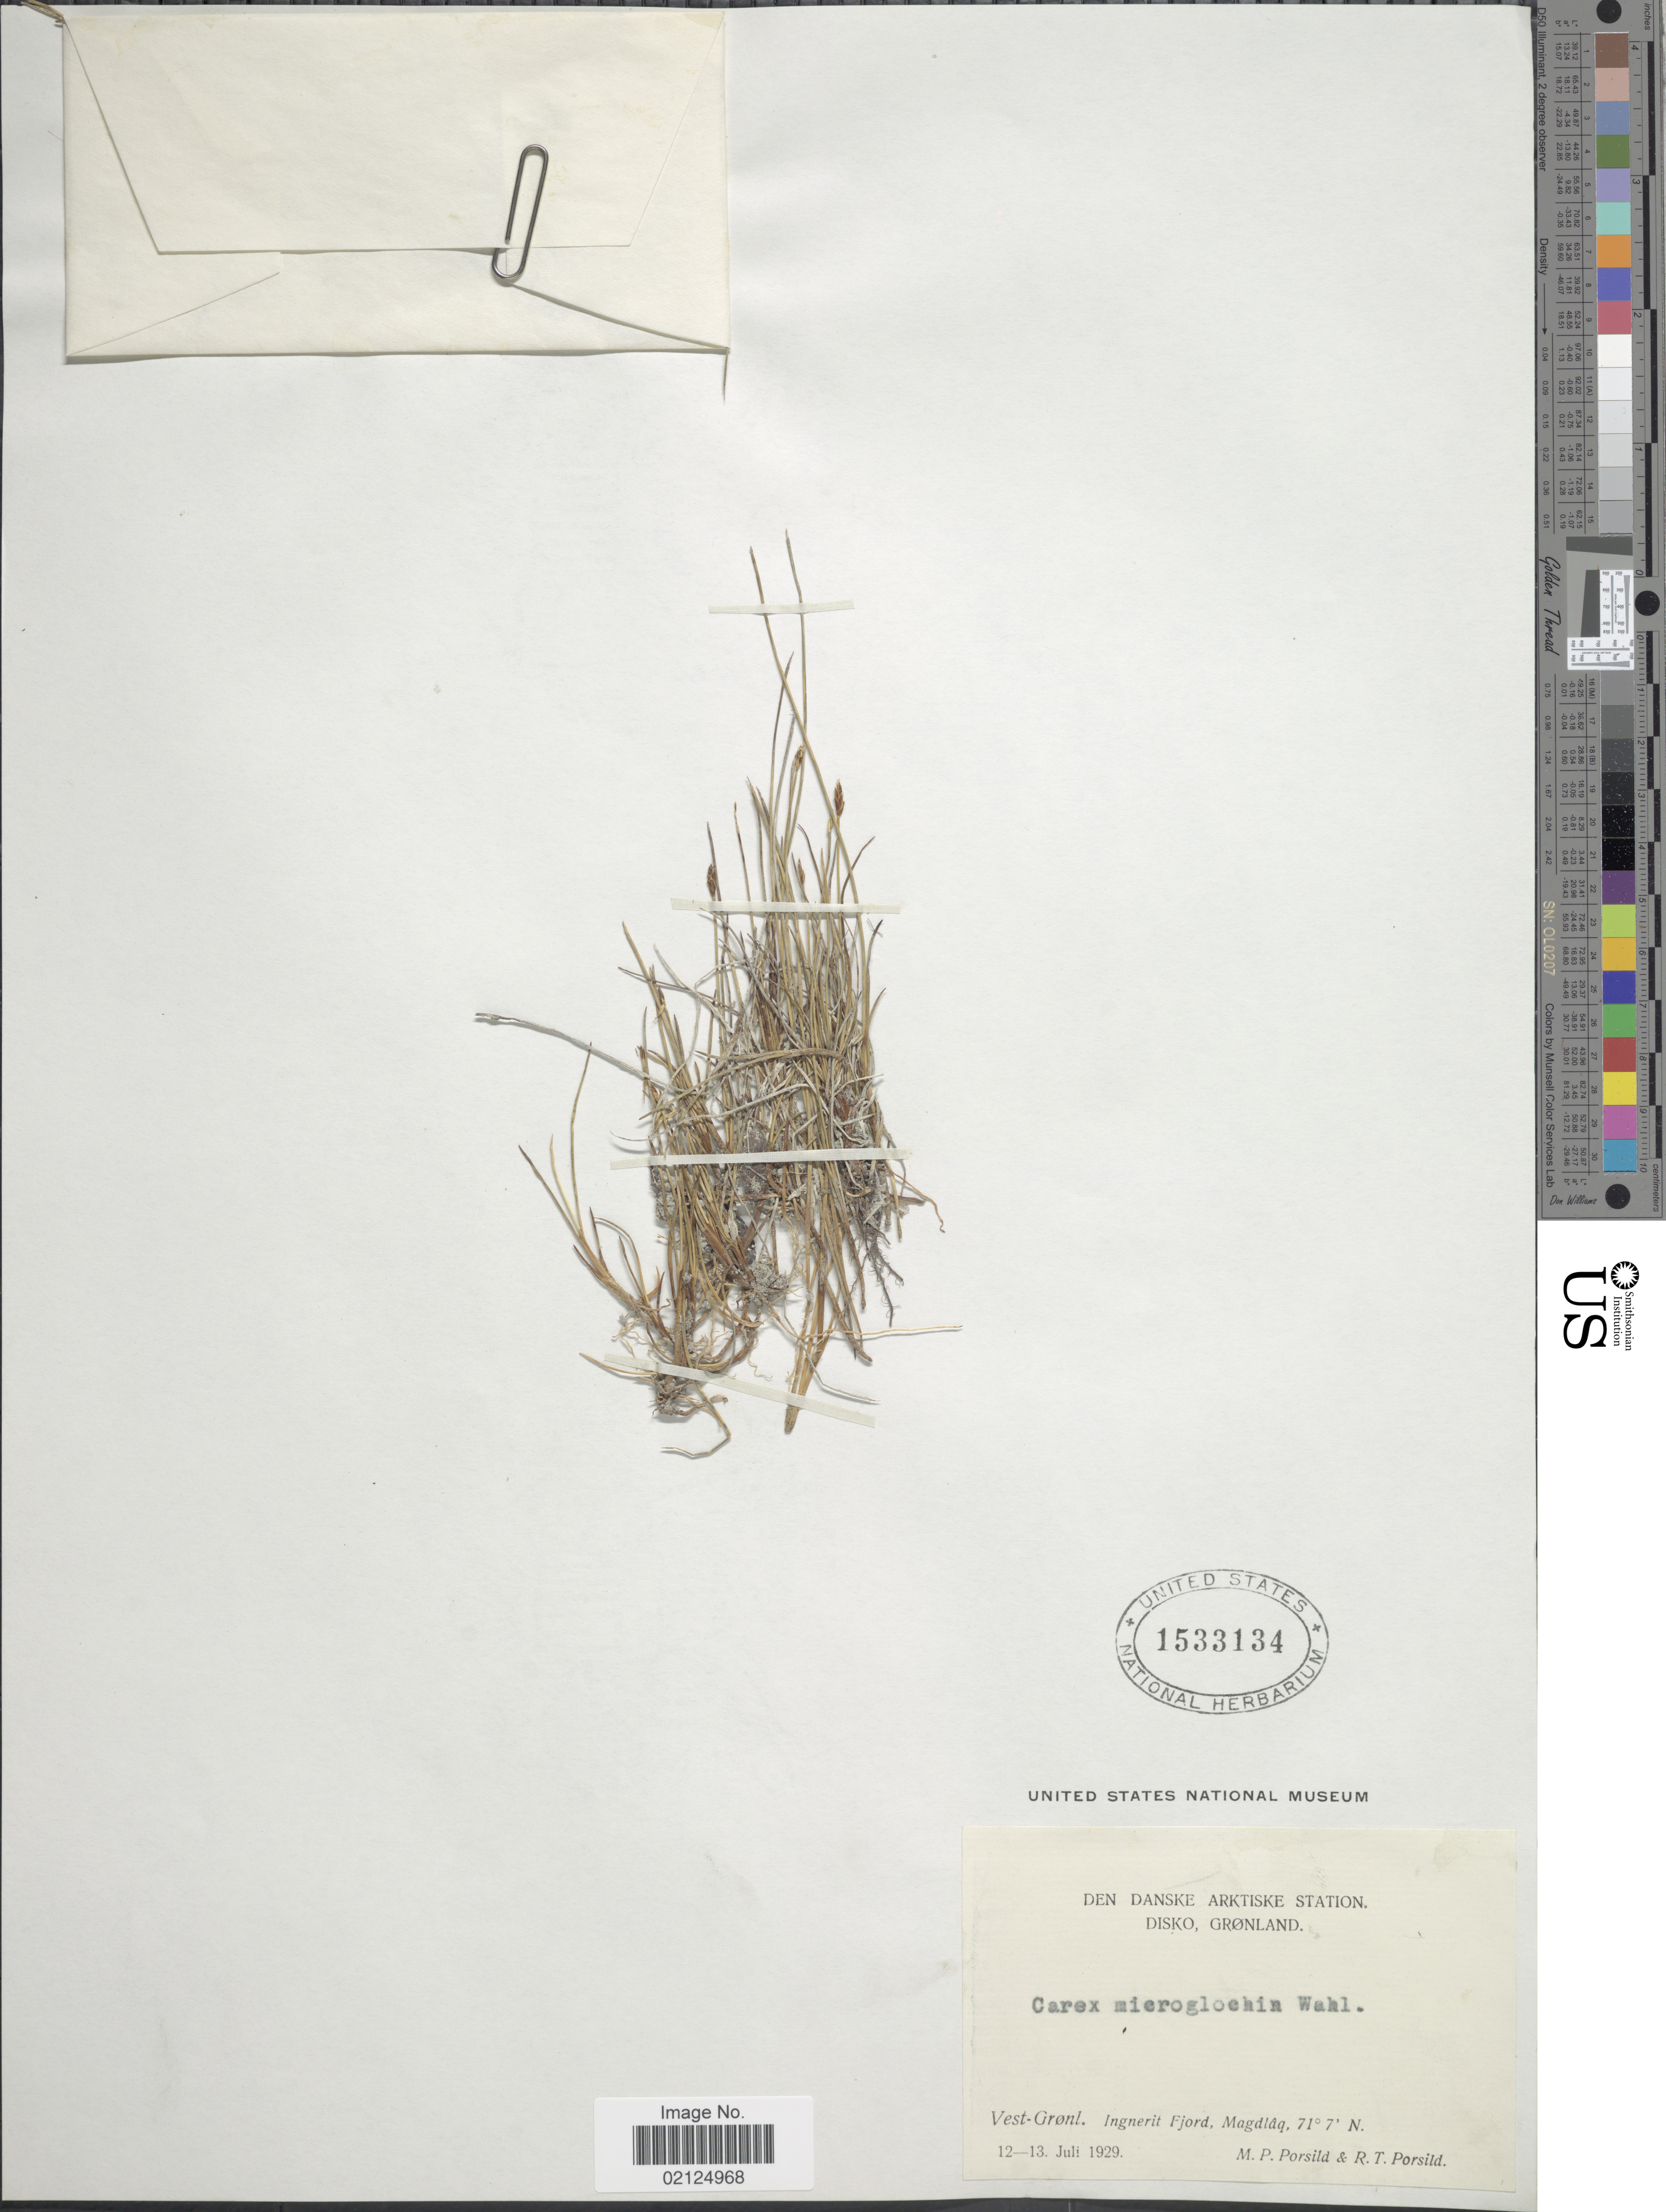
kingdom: Plantae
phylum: Tracheophyta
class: Liliopsida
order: Poales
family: Cyperaceae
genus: Carex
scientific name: Carex microglochin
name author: Wahlenb.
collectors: M. P. Porsild & R. T. Porsild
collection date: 1929-07-12/1929-07-13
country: Greenland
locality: Den Danske Arktiske Station, Disko, Grønland, Vest-Grønl. Ingnerit Fjord, Magdlaq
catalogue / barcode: US 1533134